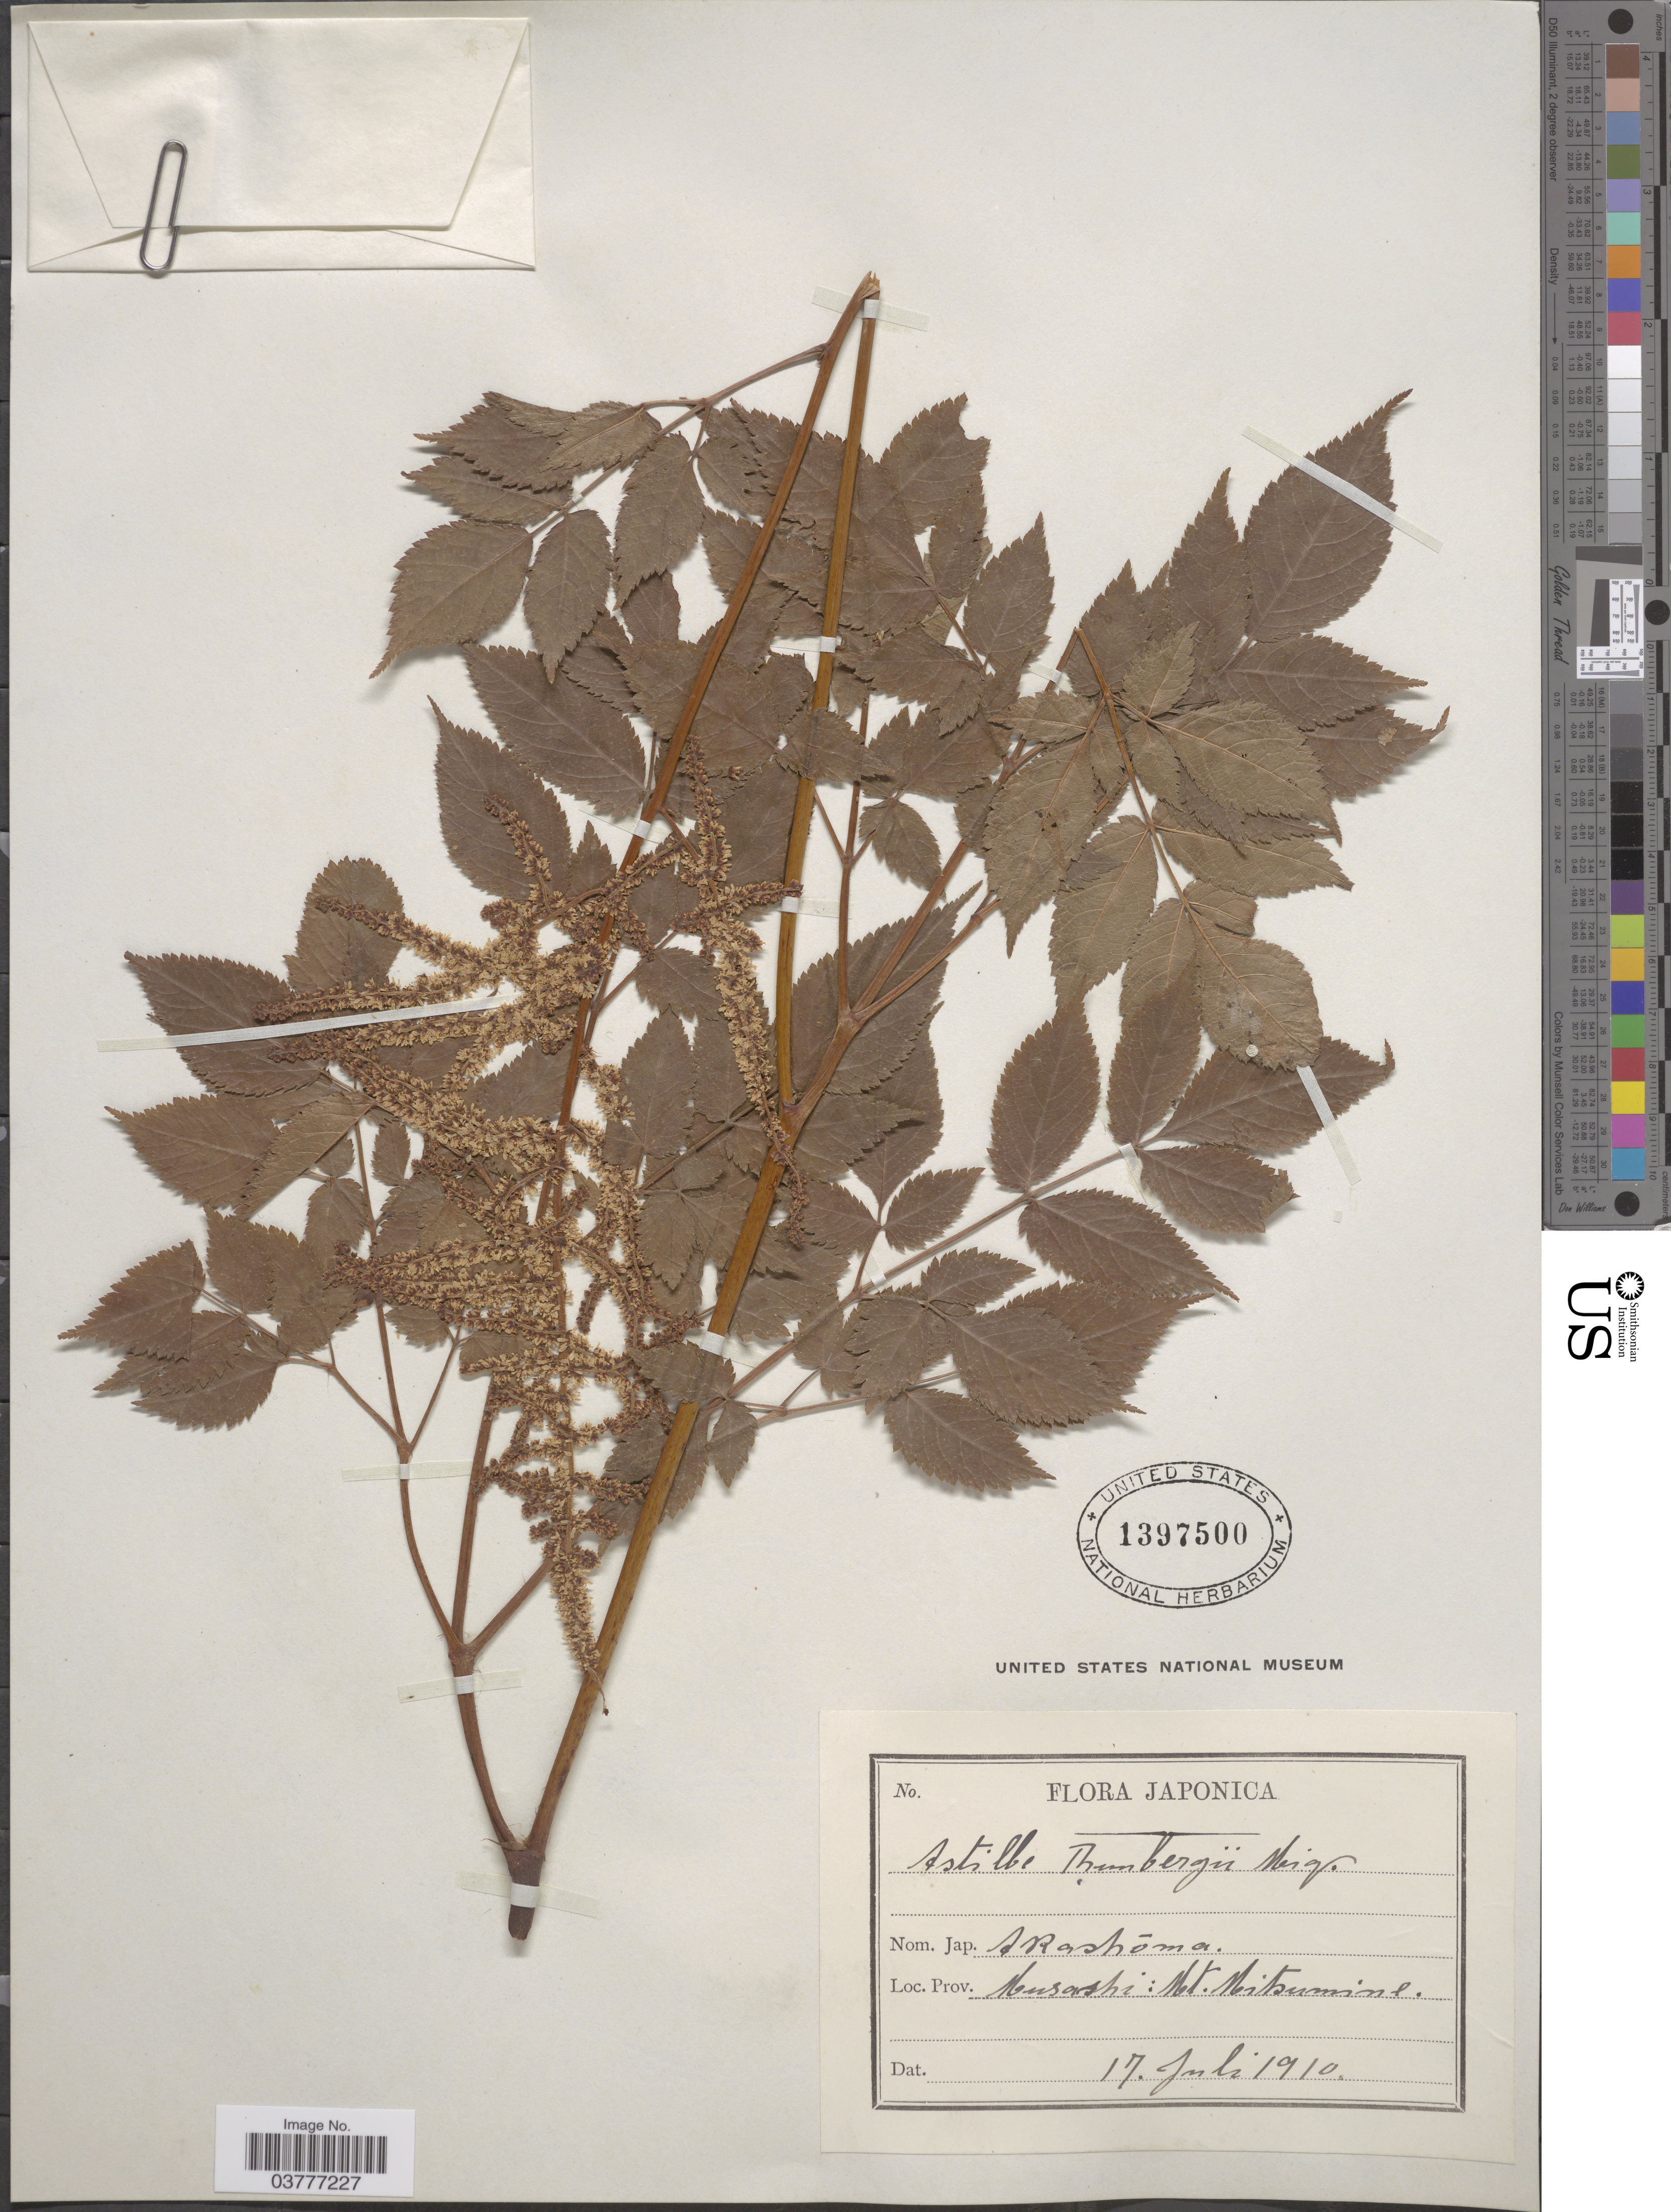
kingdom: Plantae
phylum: Tracheophyta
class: Magnoliopsida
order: Saxifragales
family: Saxifragaceae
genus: Astilbe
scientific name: Astilbe thunbergii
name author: (Siebold & Zucc.) Miq.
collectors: United States National Museum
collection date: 1910-07-17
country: Japan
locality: Musashi: Mt. Mitsumine.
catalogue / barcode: US 1397500